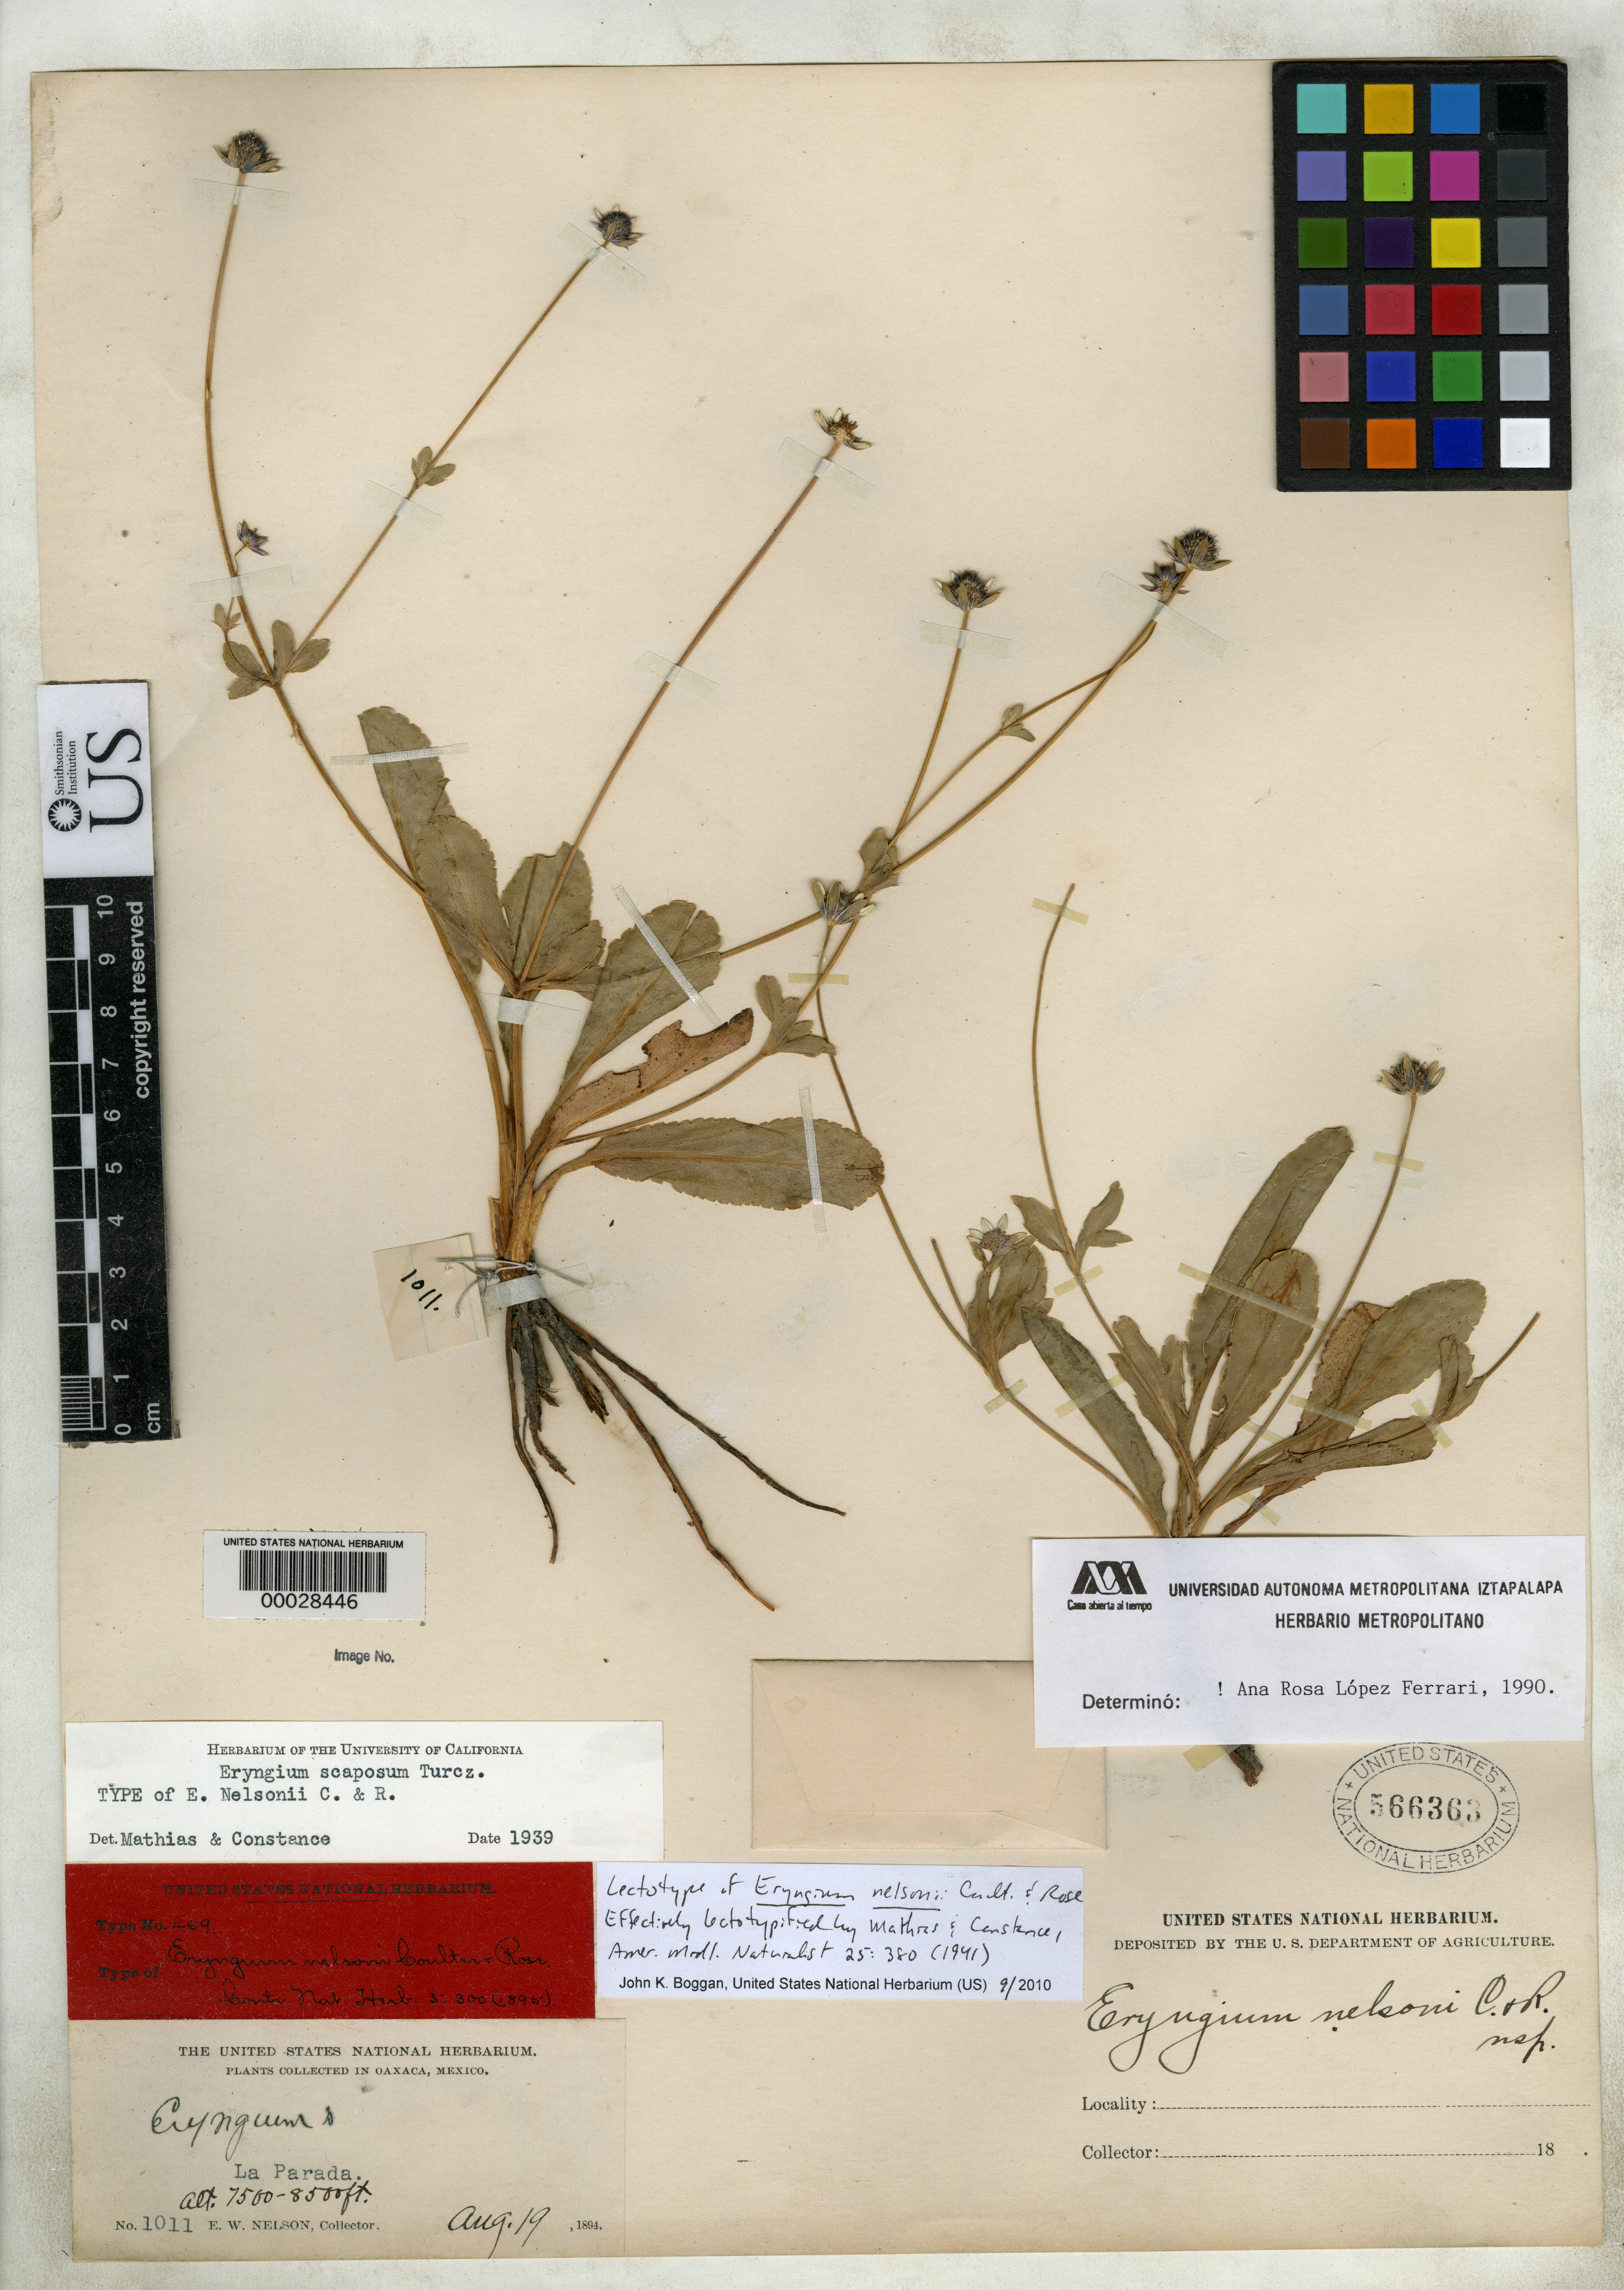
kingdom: Plantae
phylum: Tracheophyta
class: Magnoliopsida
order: Apiales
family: Apiaceae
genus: Eryngium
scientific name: Eryngium nelsonii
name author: J.M. Coult. & Rose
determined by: Mathias, M. E.; Constance, L.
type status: Lectotype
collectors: E. W. Nelson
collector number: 1011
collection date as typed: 19 Aug 1894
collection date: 1894-08-19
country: Mexico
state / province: Oaxaca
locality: La Parada.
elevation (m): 2286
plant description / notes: Epithet published as "Nelsoni".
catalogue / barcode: US 566363